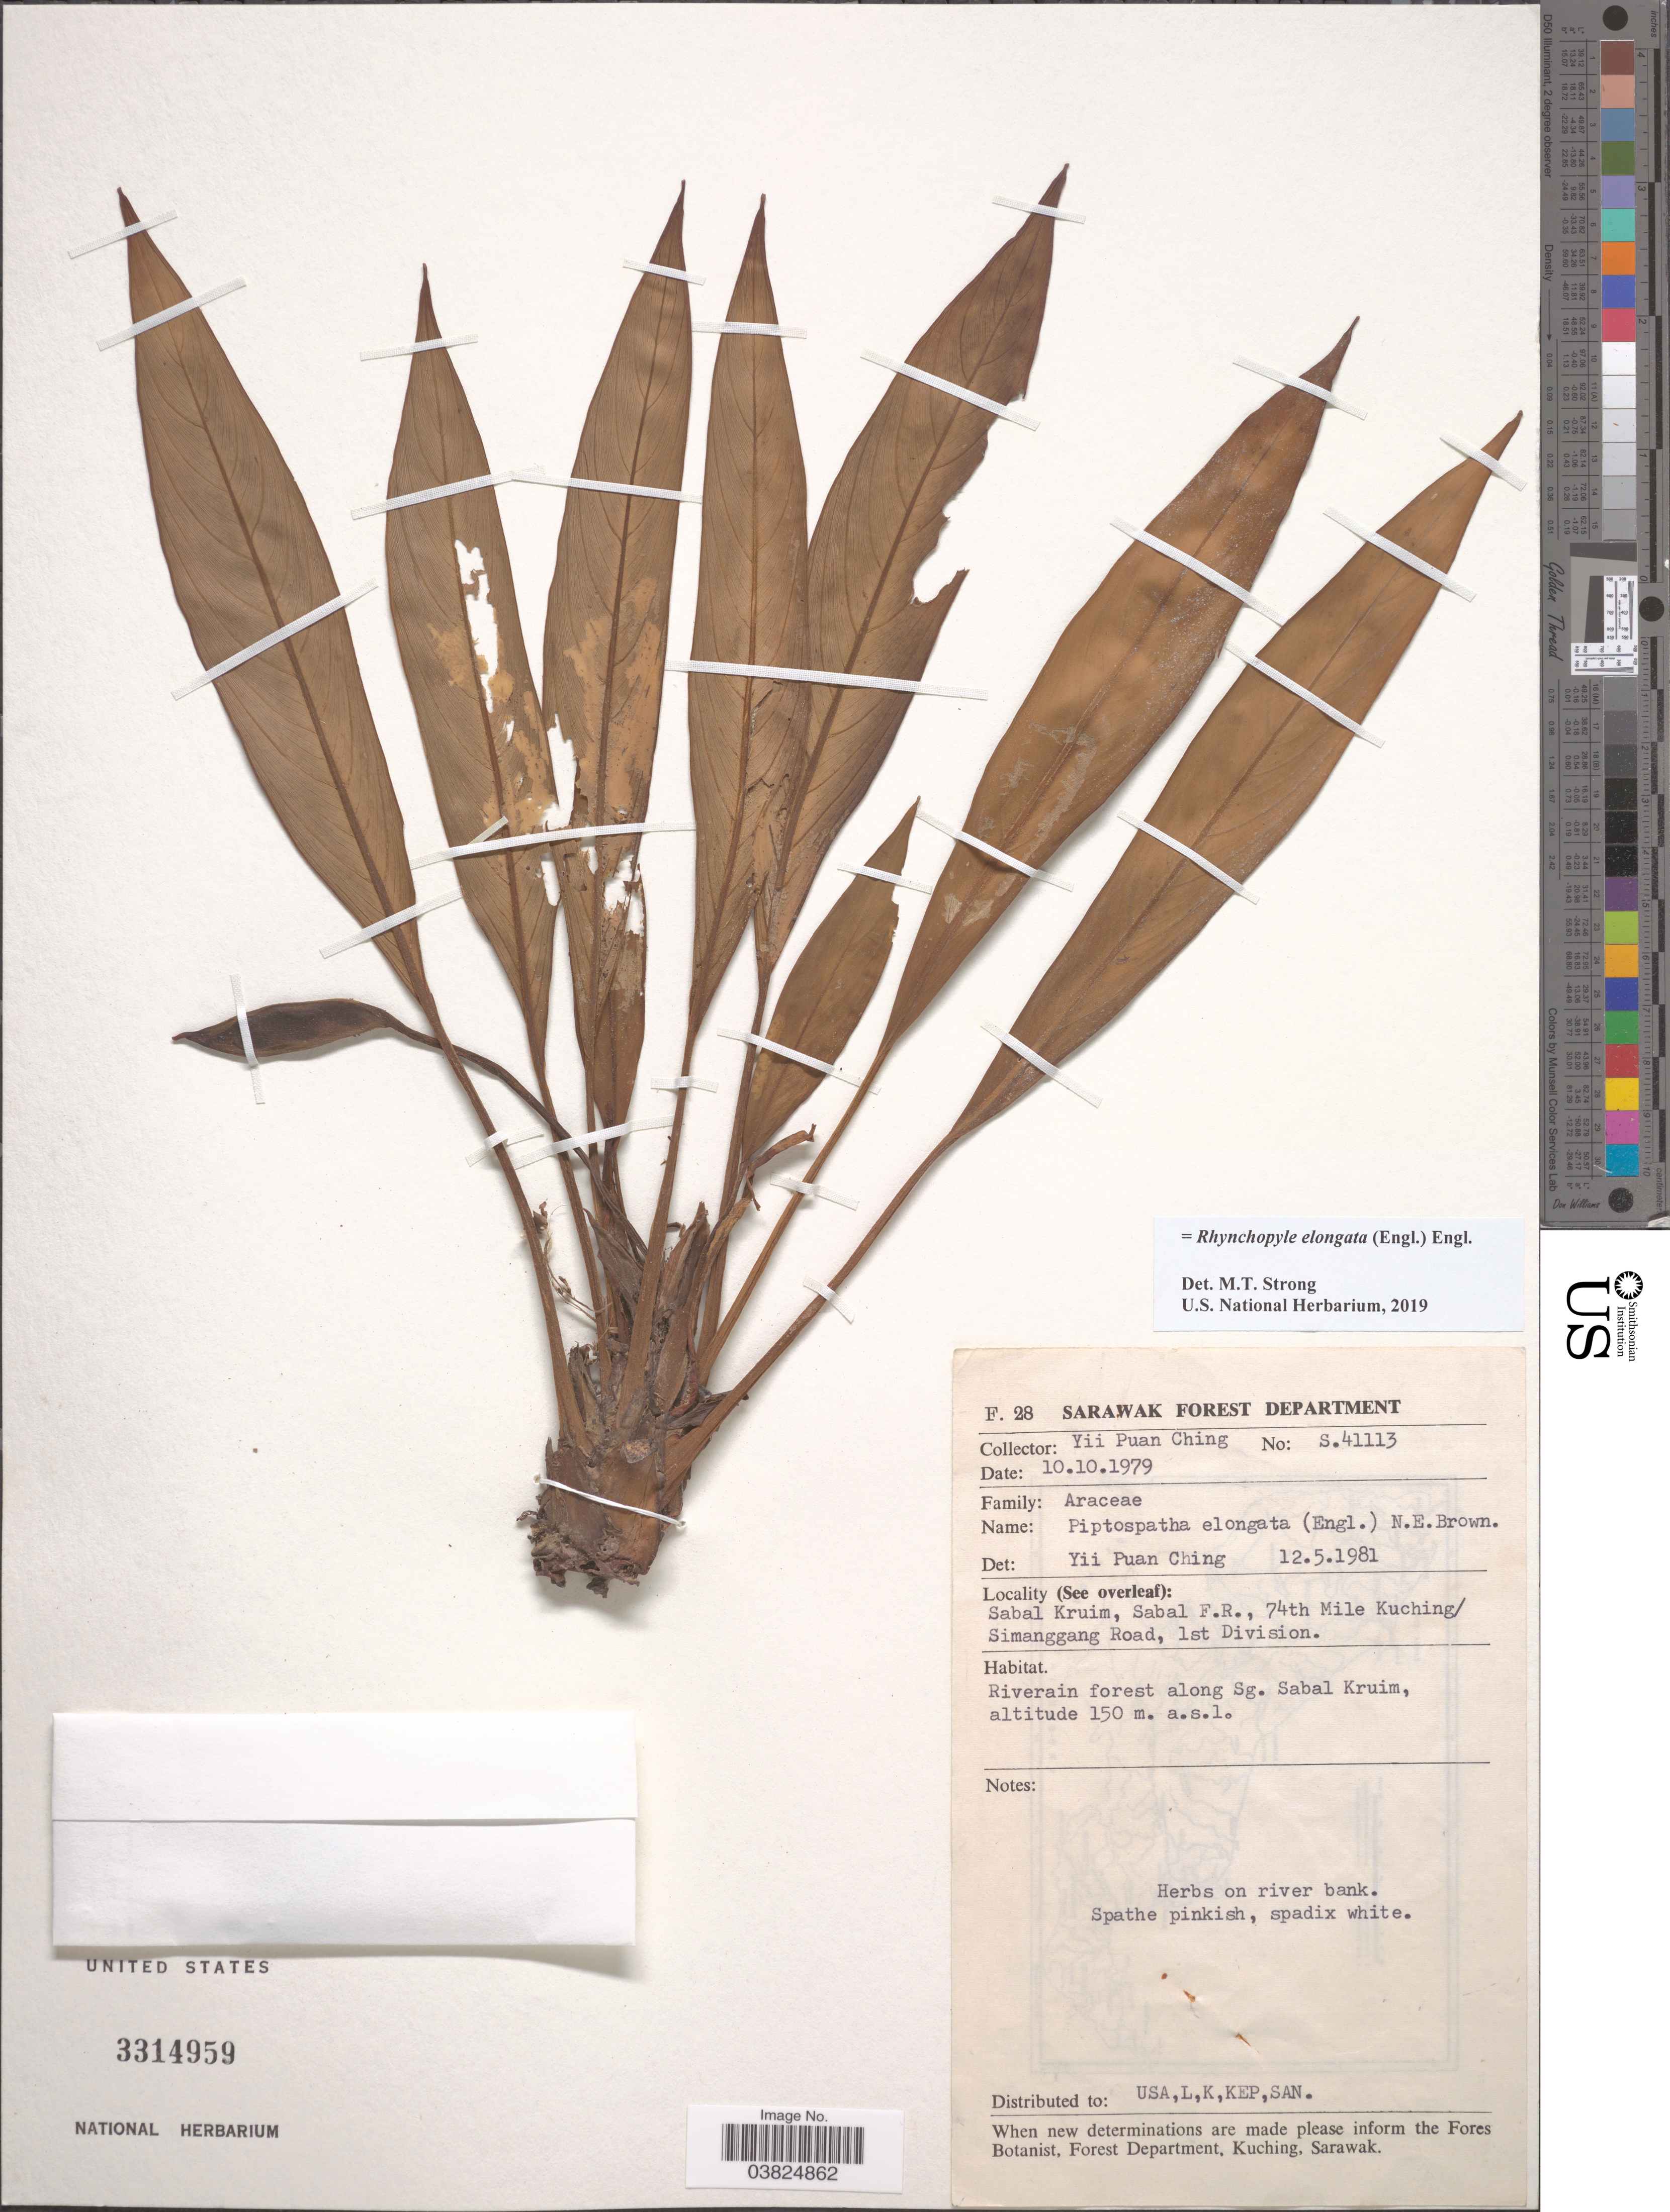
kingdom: Plantae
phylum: Tracheophyta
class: Liliopsida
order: Alismatales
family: Araceae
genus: Rhynchopyle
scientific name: Rhynchopyle elongata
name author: (Engl.) Engl.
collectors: Y. P. Ching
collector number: S41113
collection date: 1979-10-10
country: Malaysia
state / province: Sarawak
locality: Sabal Kruim, Sabal F.R., 74th Mile Kuching/Simanggang Road, 1st Division. Riverain forest along Sg. Sabal Kruim.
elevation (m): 150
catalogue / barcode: US 3314959